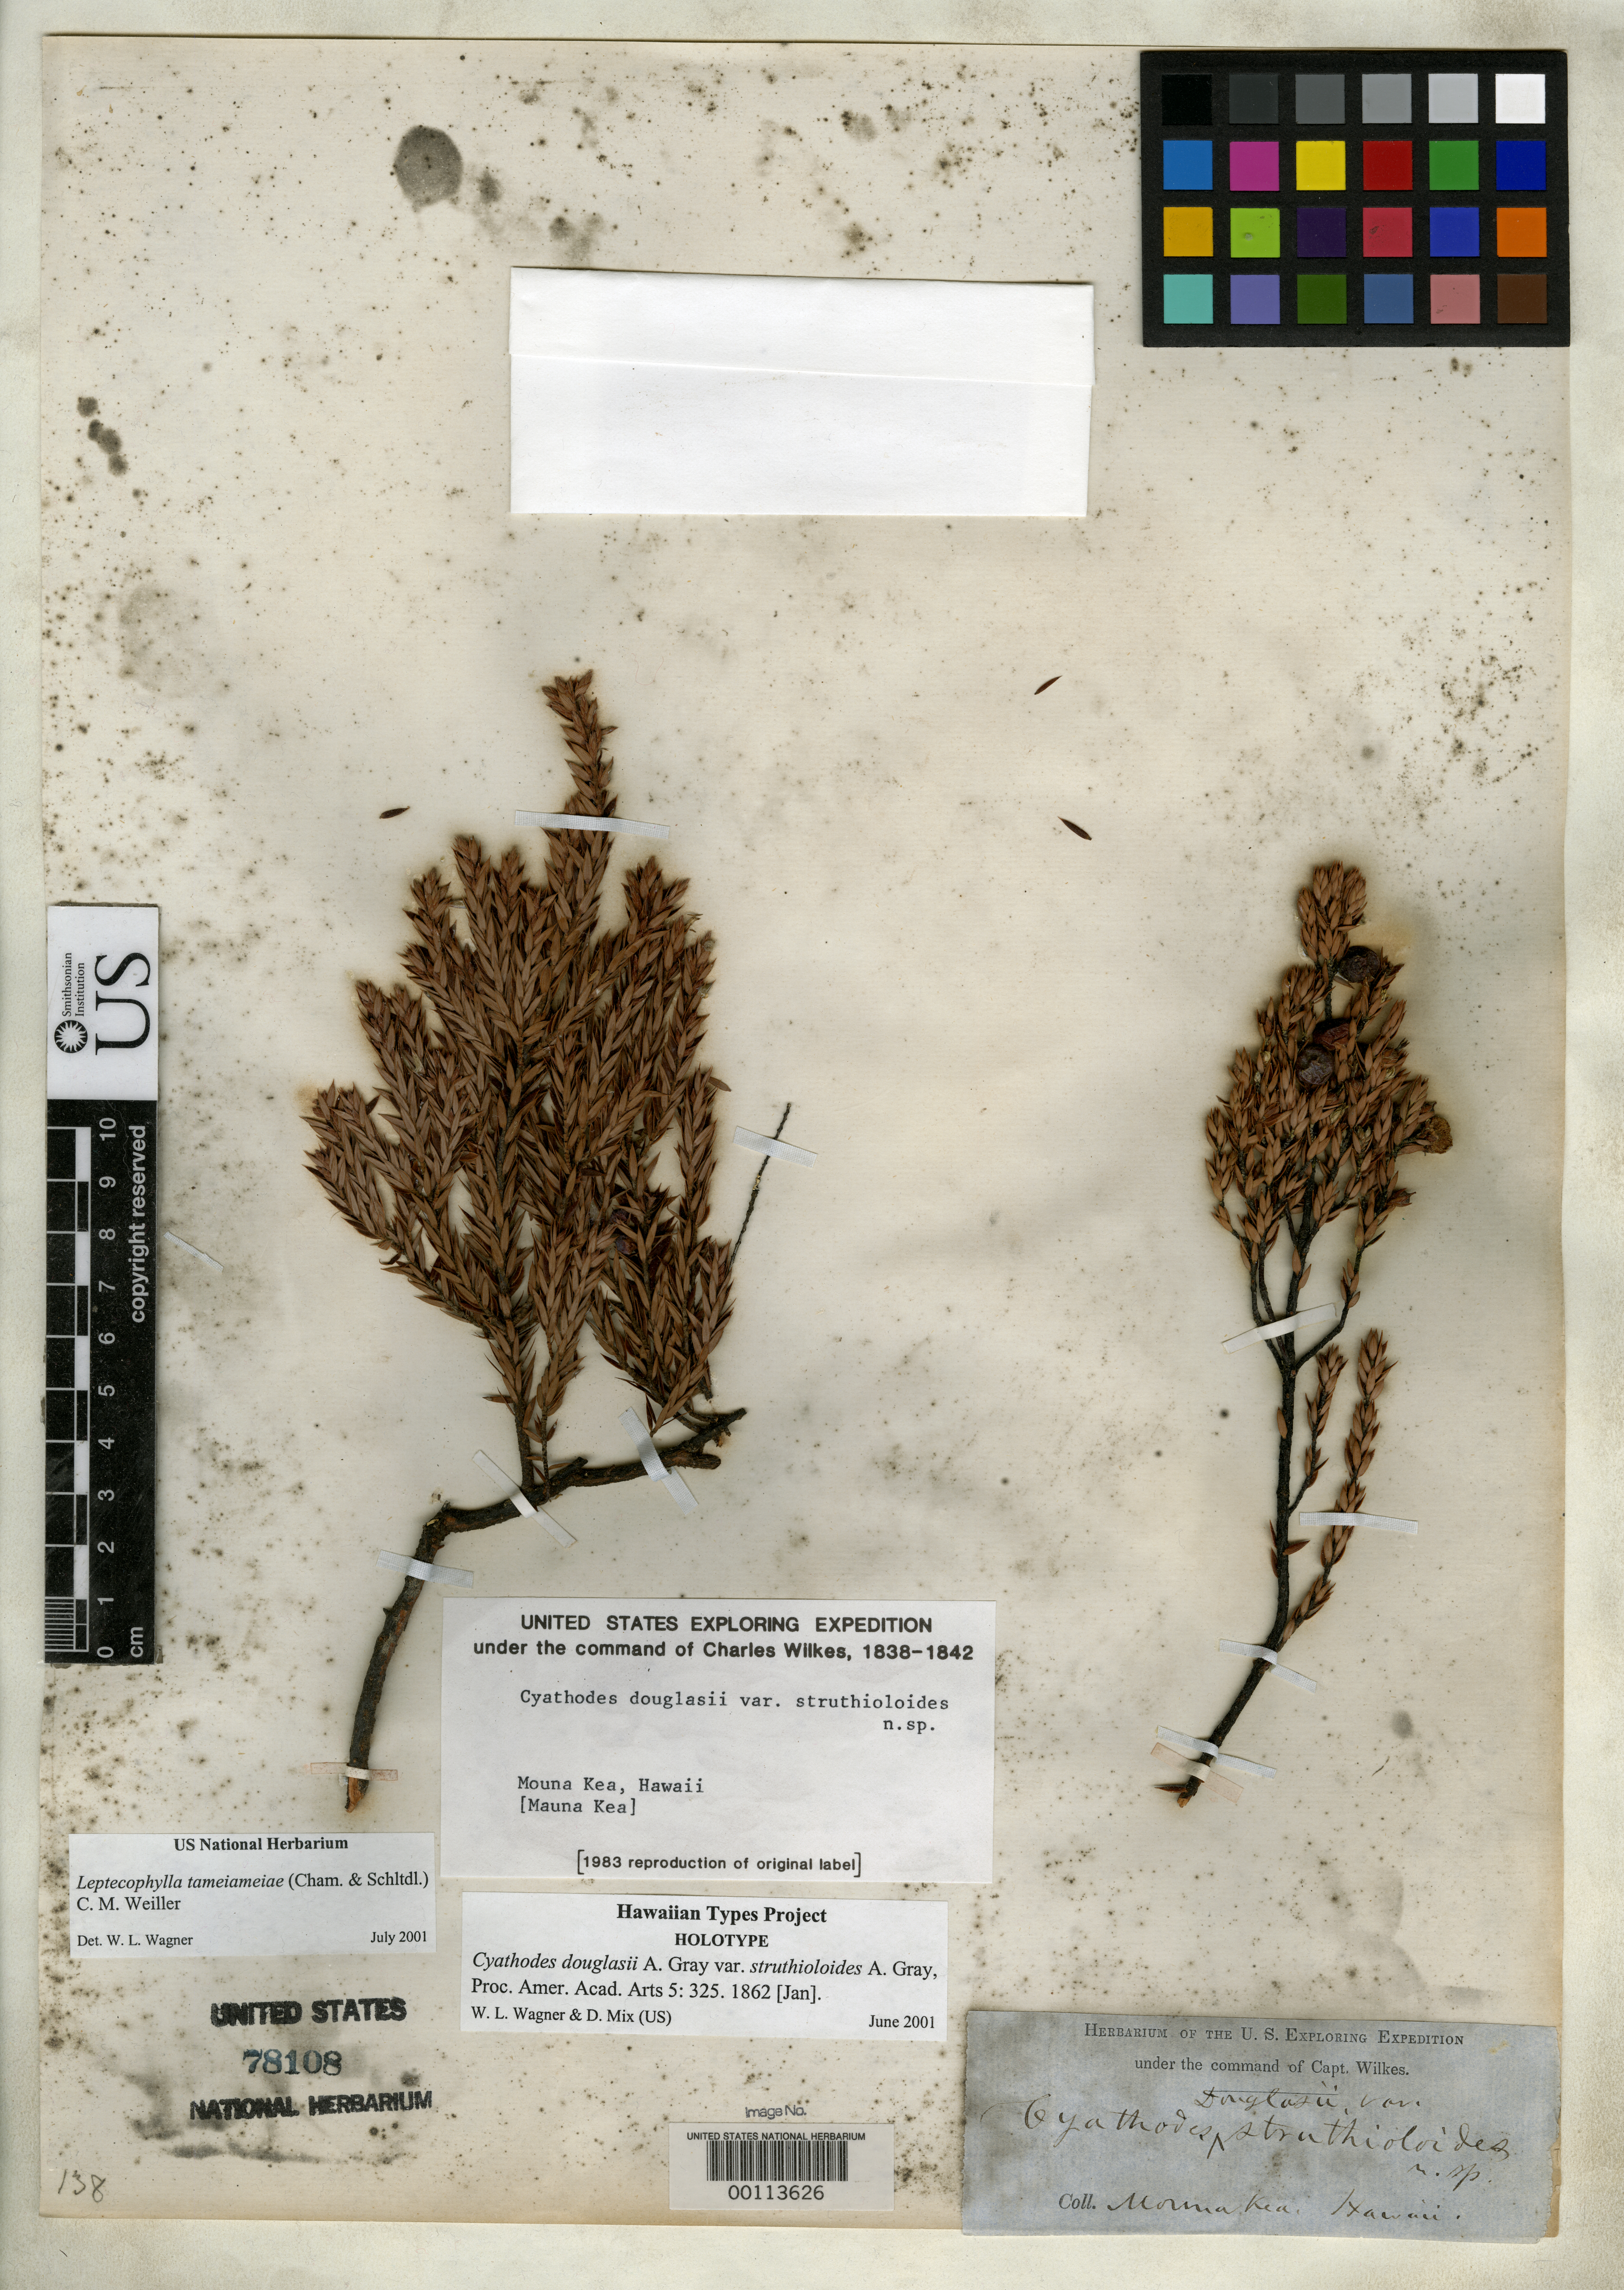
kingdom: Plantae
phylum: Tracheophyta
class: Magnoliopsida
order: Ericales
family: Ericaceae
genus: Cyathodes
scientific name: Cyathodes douglasii var. struthioloides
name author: A. Gray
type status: Holotype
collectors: Wilkes Explor. Exped.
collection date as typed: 1838 to -- --- 1842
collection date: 1838/1842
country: United States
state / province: Hawaii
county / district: Hawaii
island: Hawaii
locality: Mauna Kea.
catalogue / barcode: US 78108